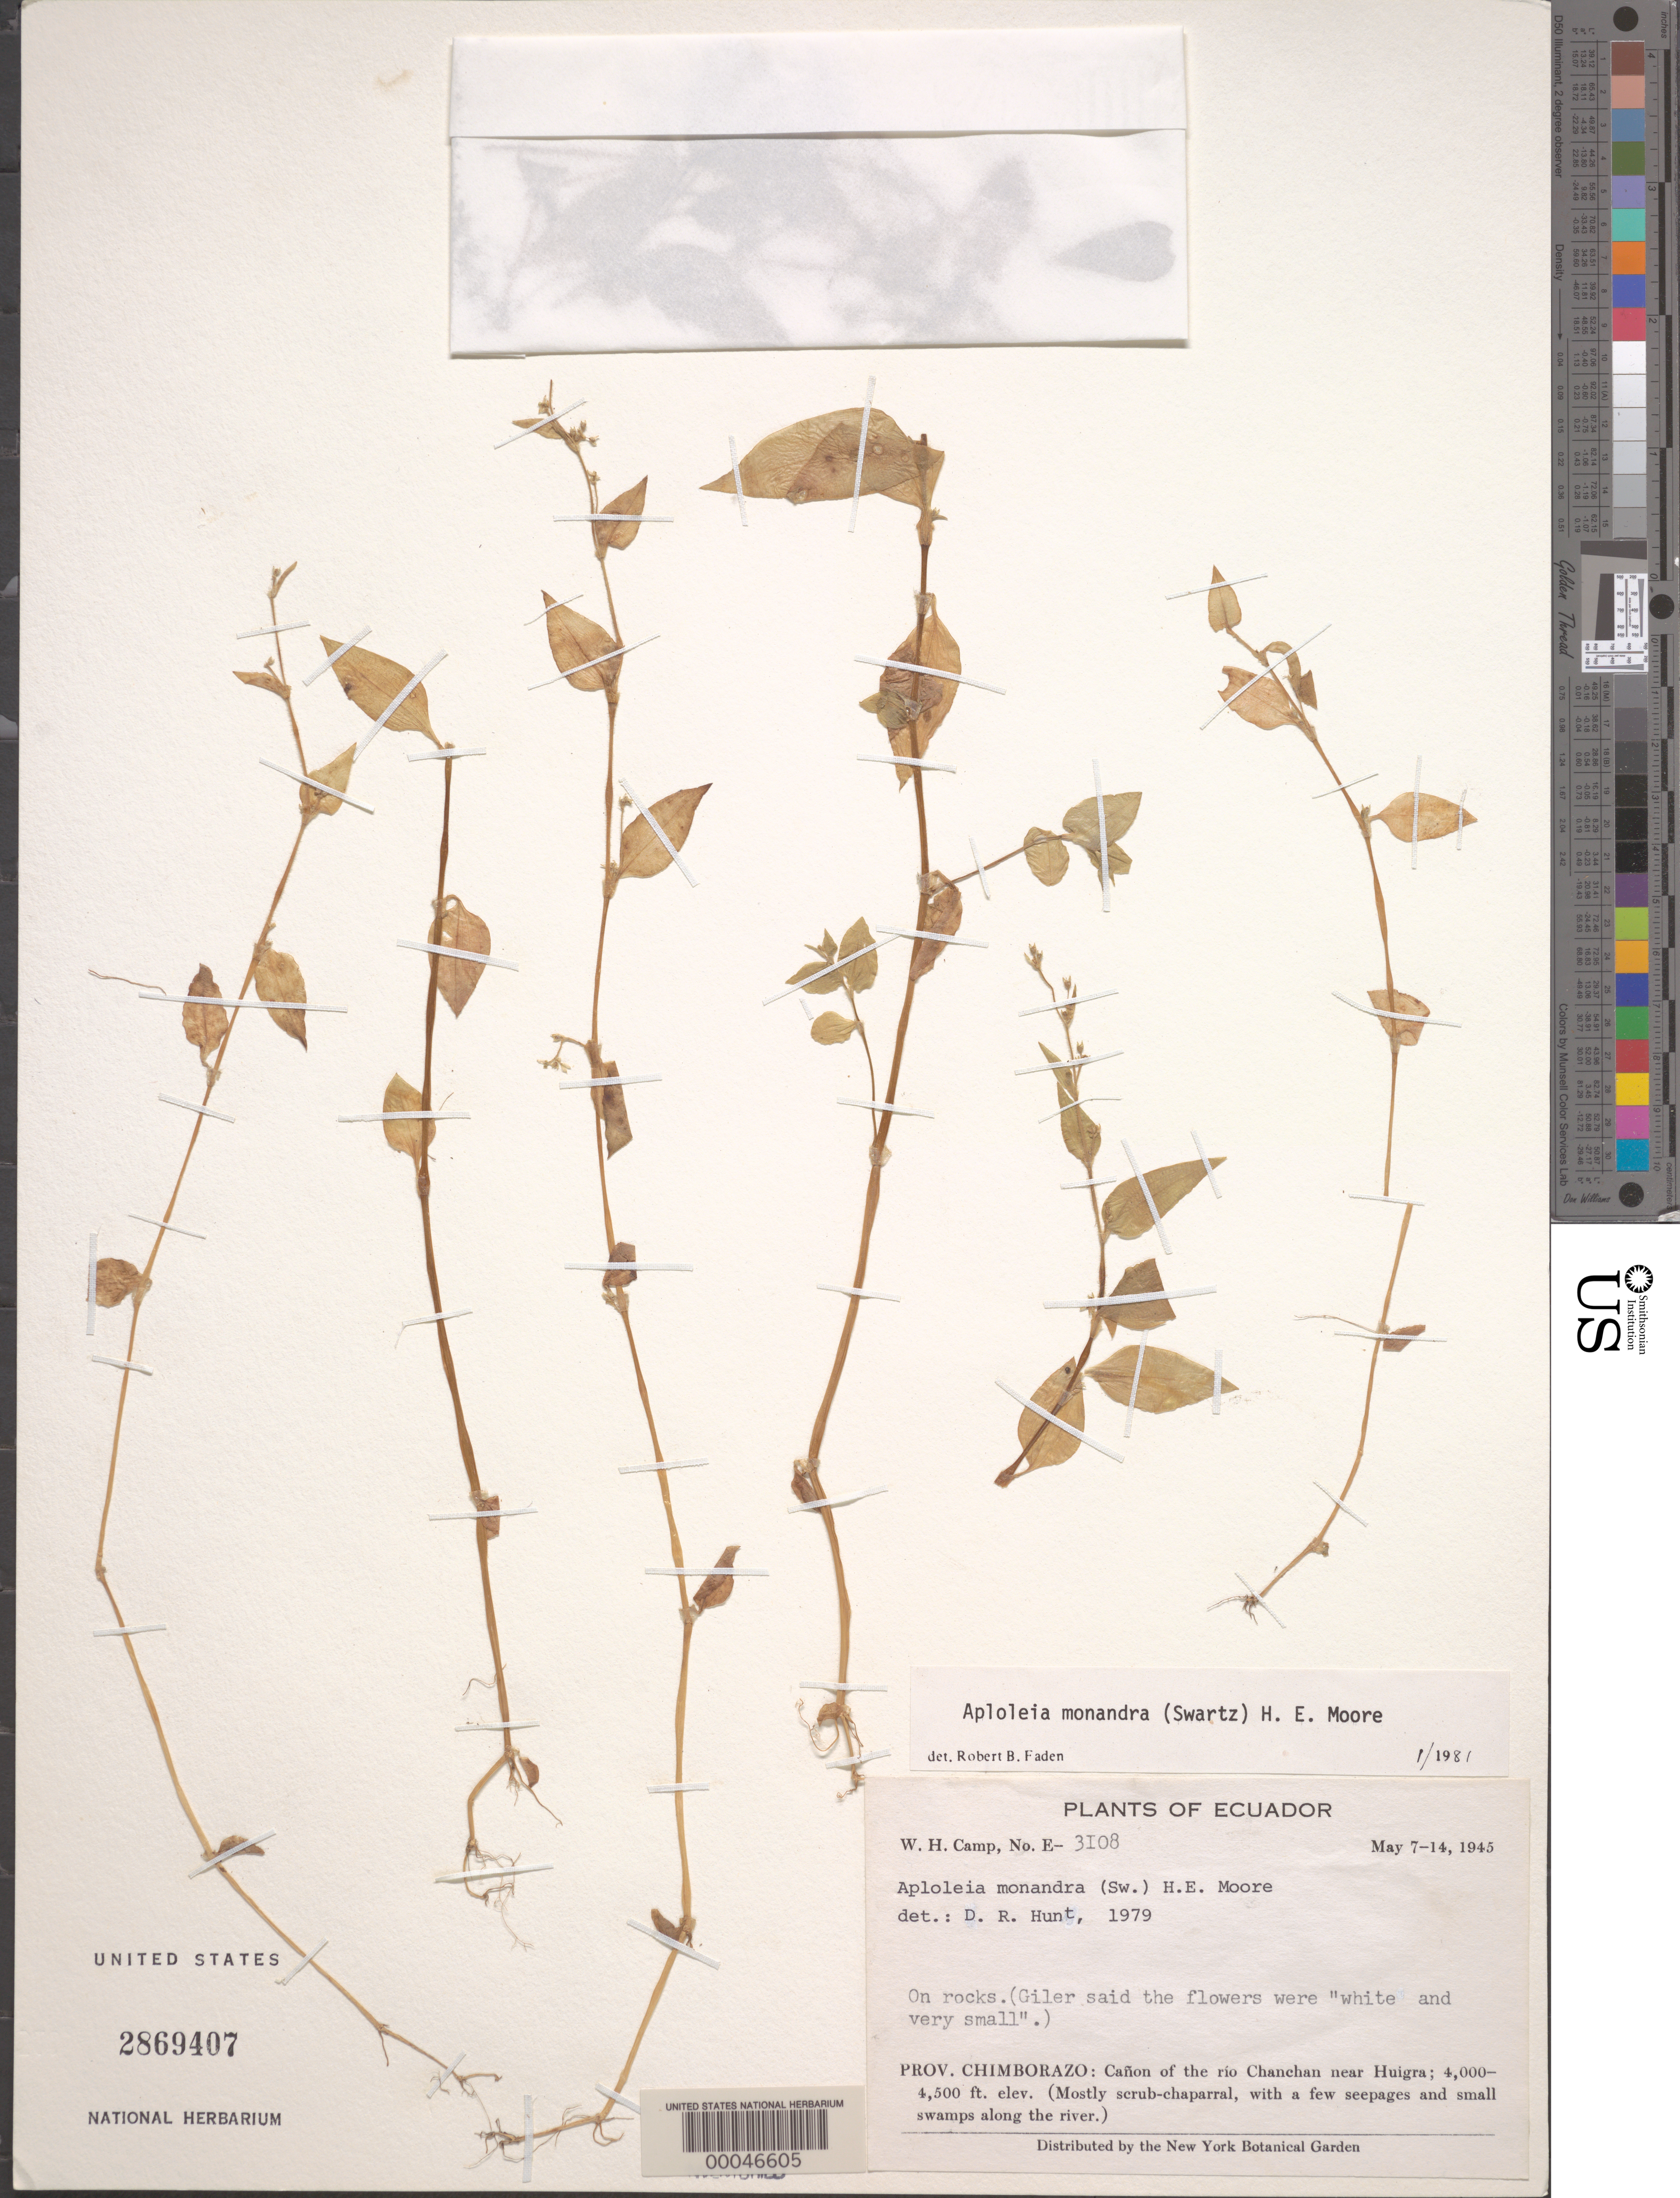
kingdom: Plantae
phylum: Tracheophyta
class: Liliopsida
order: Commelinales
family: Commelinaceae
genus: Callisia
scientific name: Callisia monandra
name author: (Sw.) Schult. & Schult. f.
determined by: Faden, Robert B., (US), Smithsonian Institution - National Museum of Natural History (UNITED STATES)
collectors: W. H. Camp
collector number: E-3108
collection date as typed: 07 May 1945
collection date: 1945-05-07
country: Ecuador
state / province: Chimborazo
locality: Canon of Rio Chanchan, N of Huigra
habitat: On rocks in scrub chaparral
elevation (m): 1220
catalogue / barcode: US 2869407